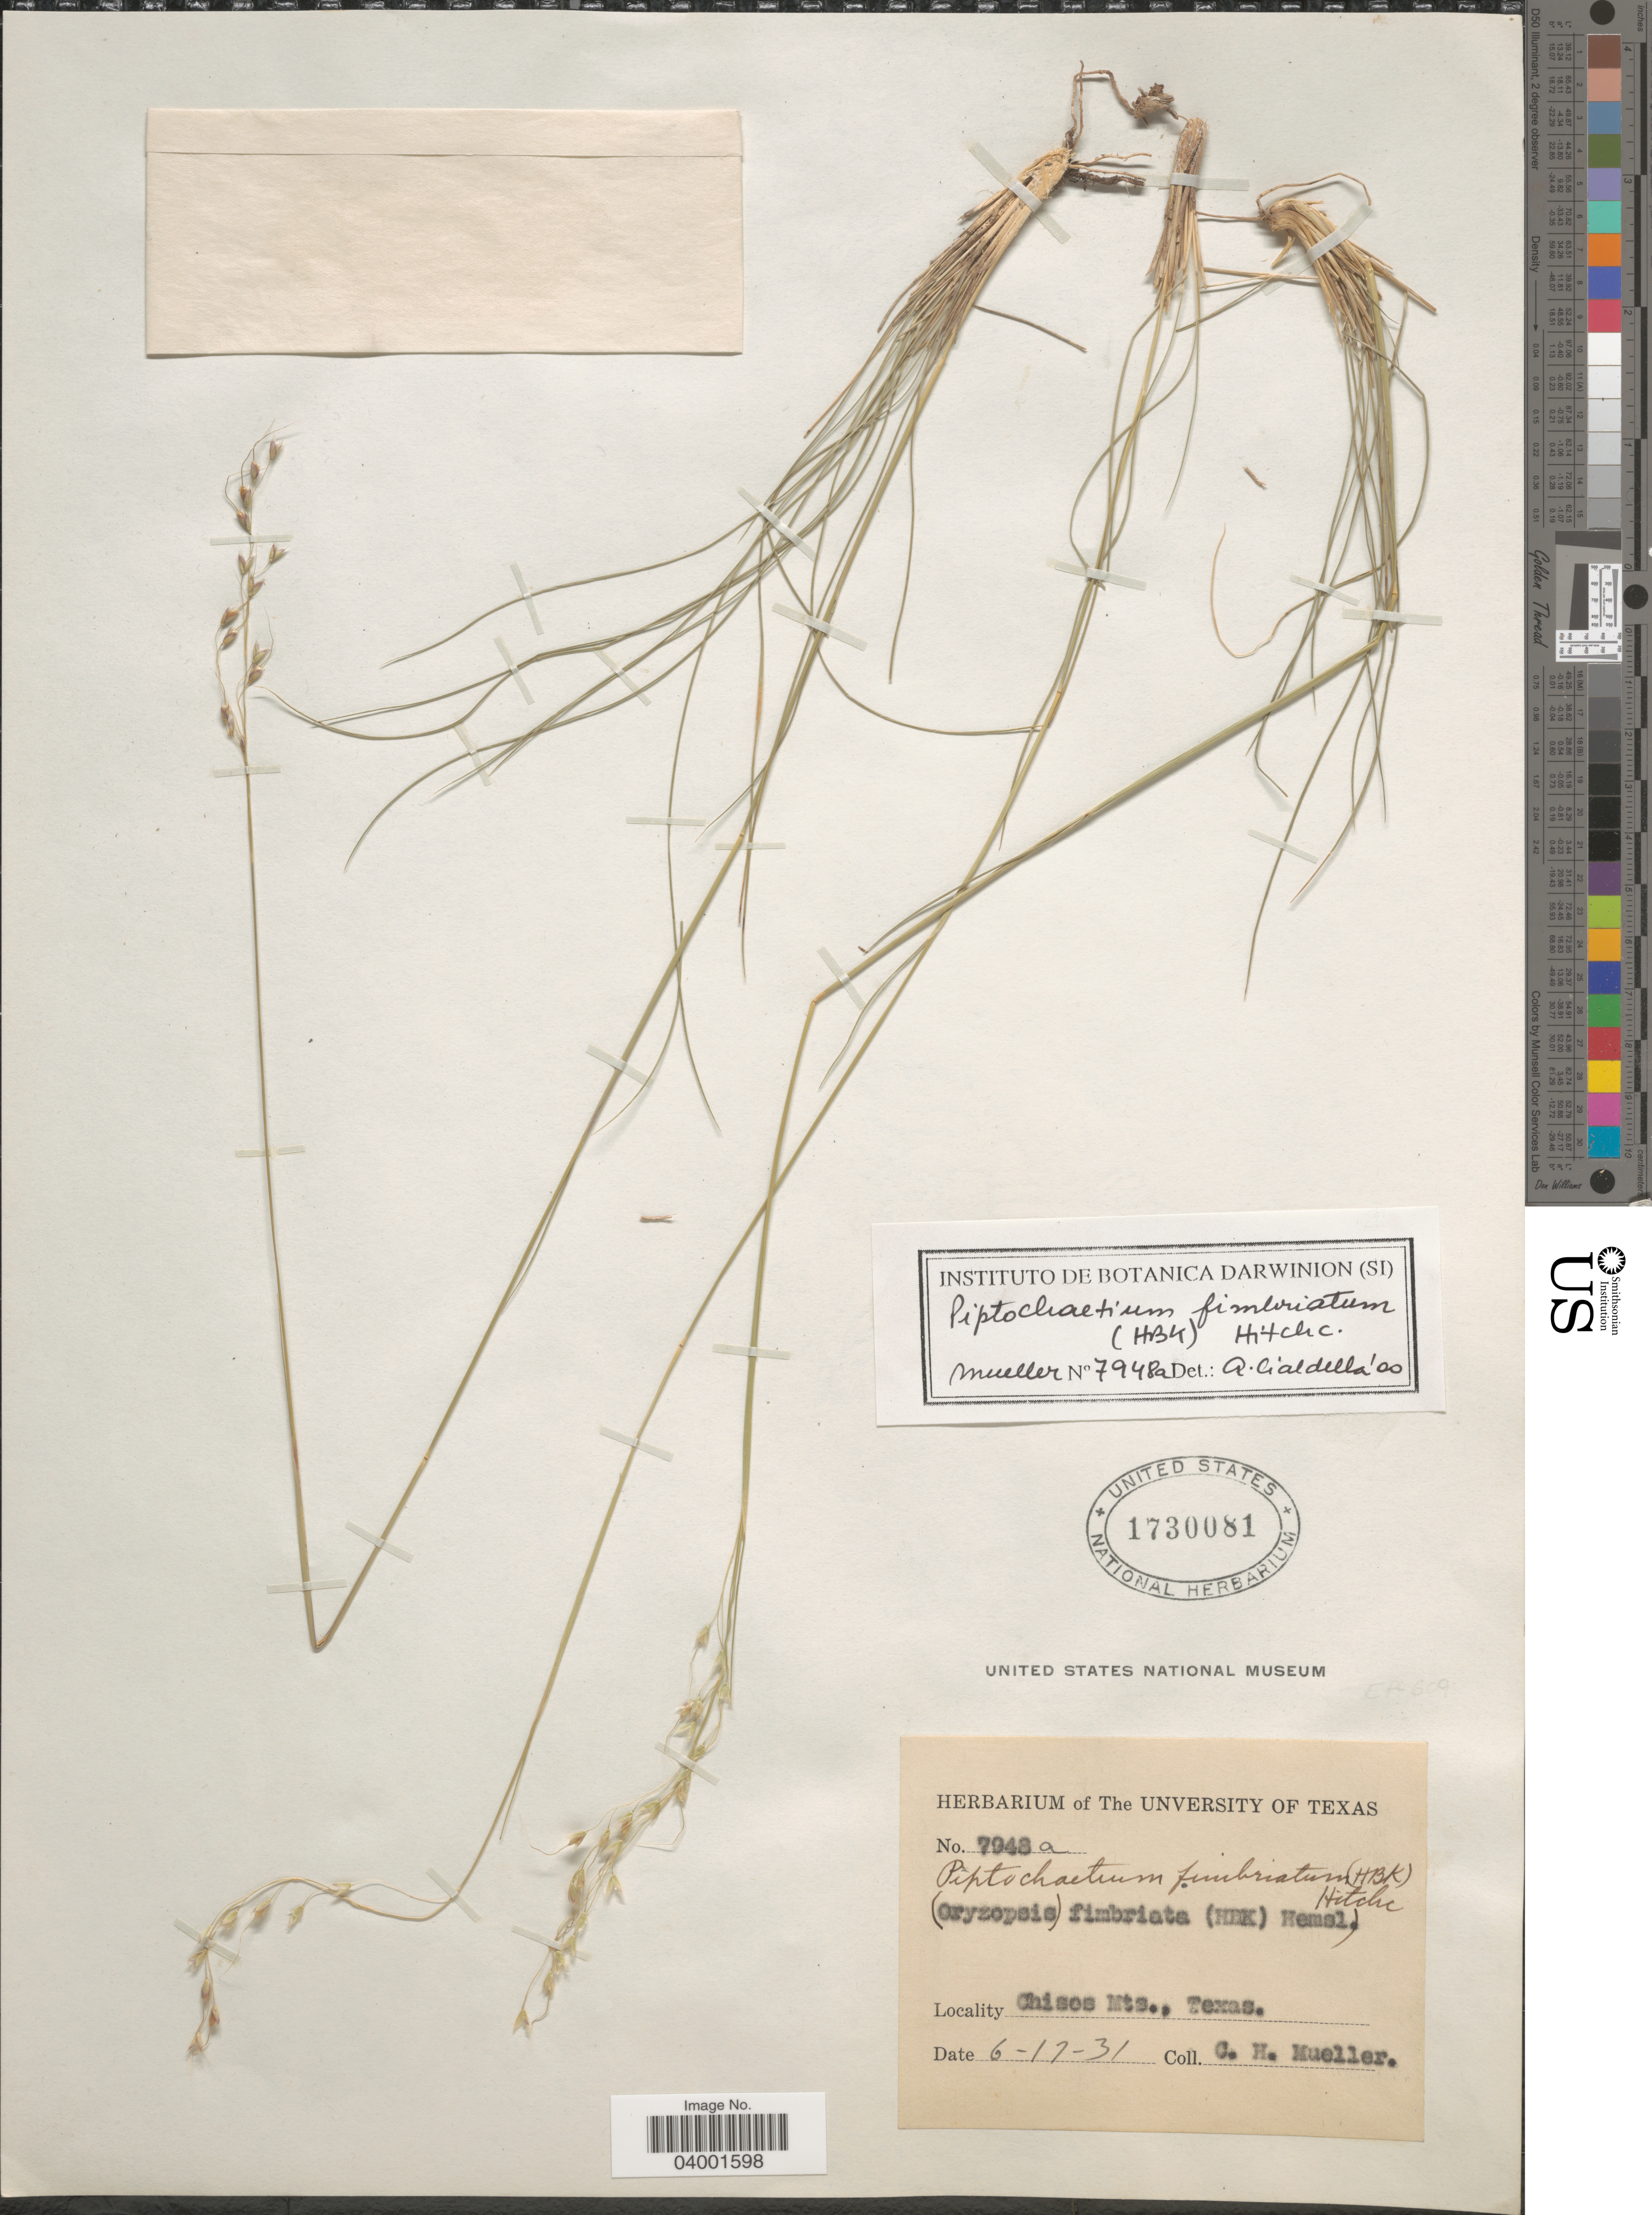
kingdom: Plantae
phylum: Tracheophyta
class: Liliopsida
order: Poales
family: Poaceae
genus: Piptochaetium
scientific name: Piptochaetium fimbriatum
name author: (Kunth) Hitchc.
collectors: C. H. Mueller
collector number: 7948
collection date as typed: Transcribed d/m/y: 17/6/31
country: United States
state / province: Texas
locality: Chisos Mts.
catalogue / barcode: US 1730081